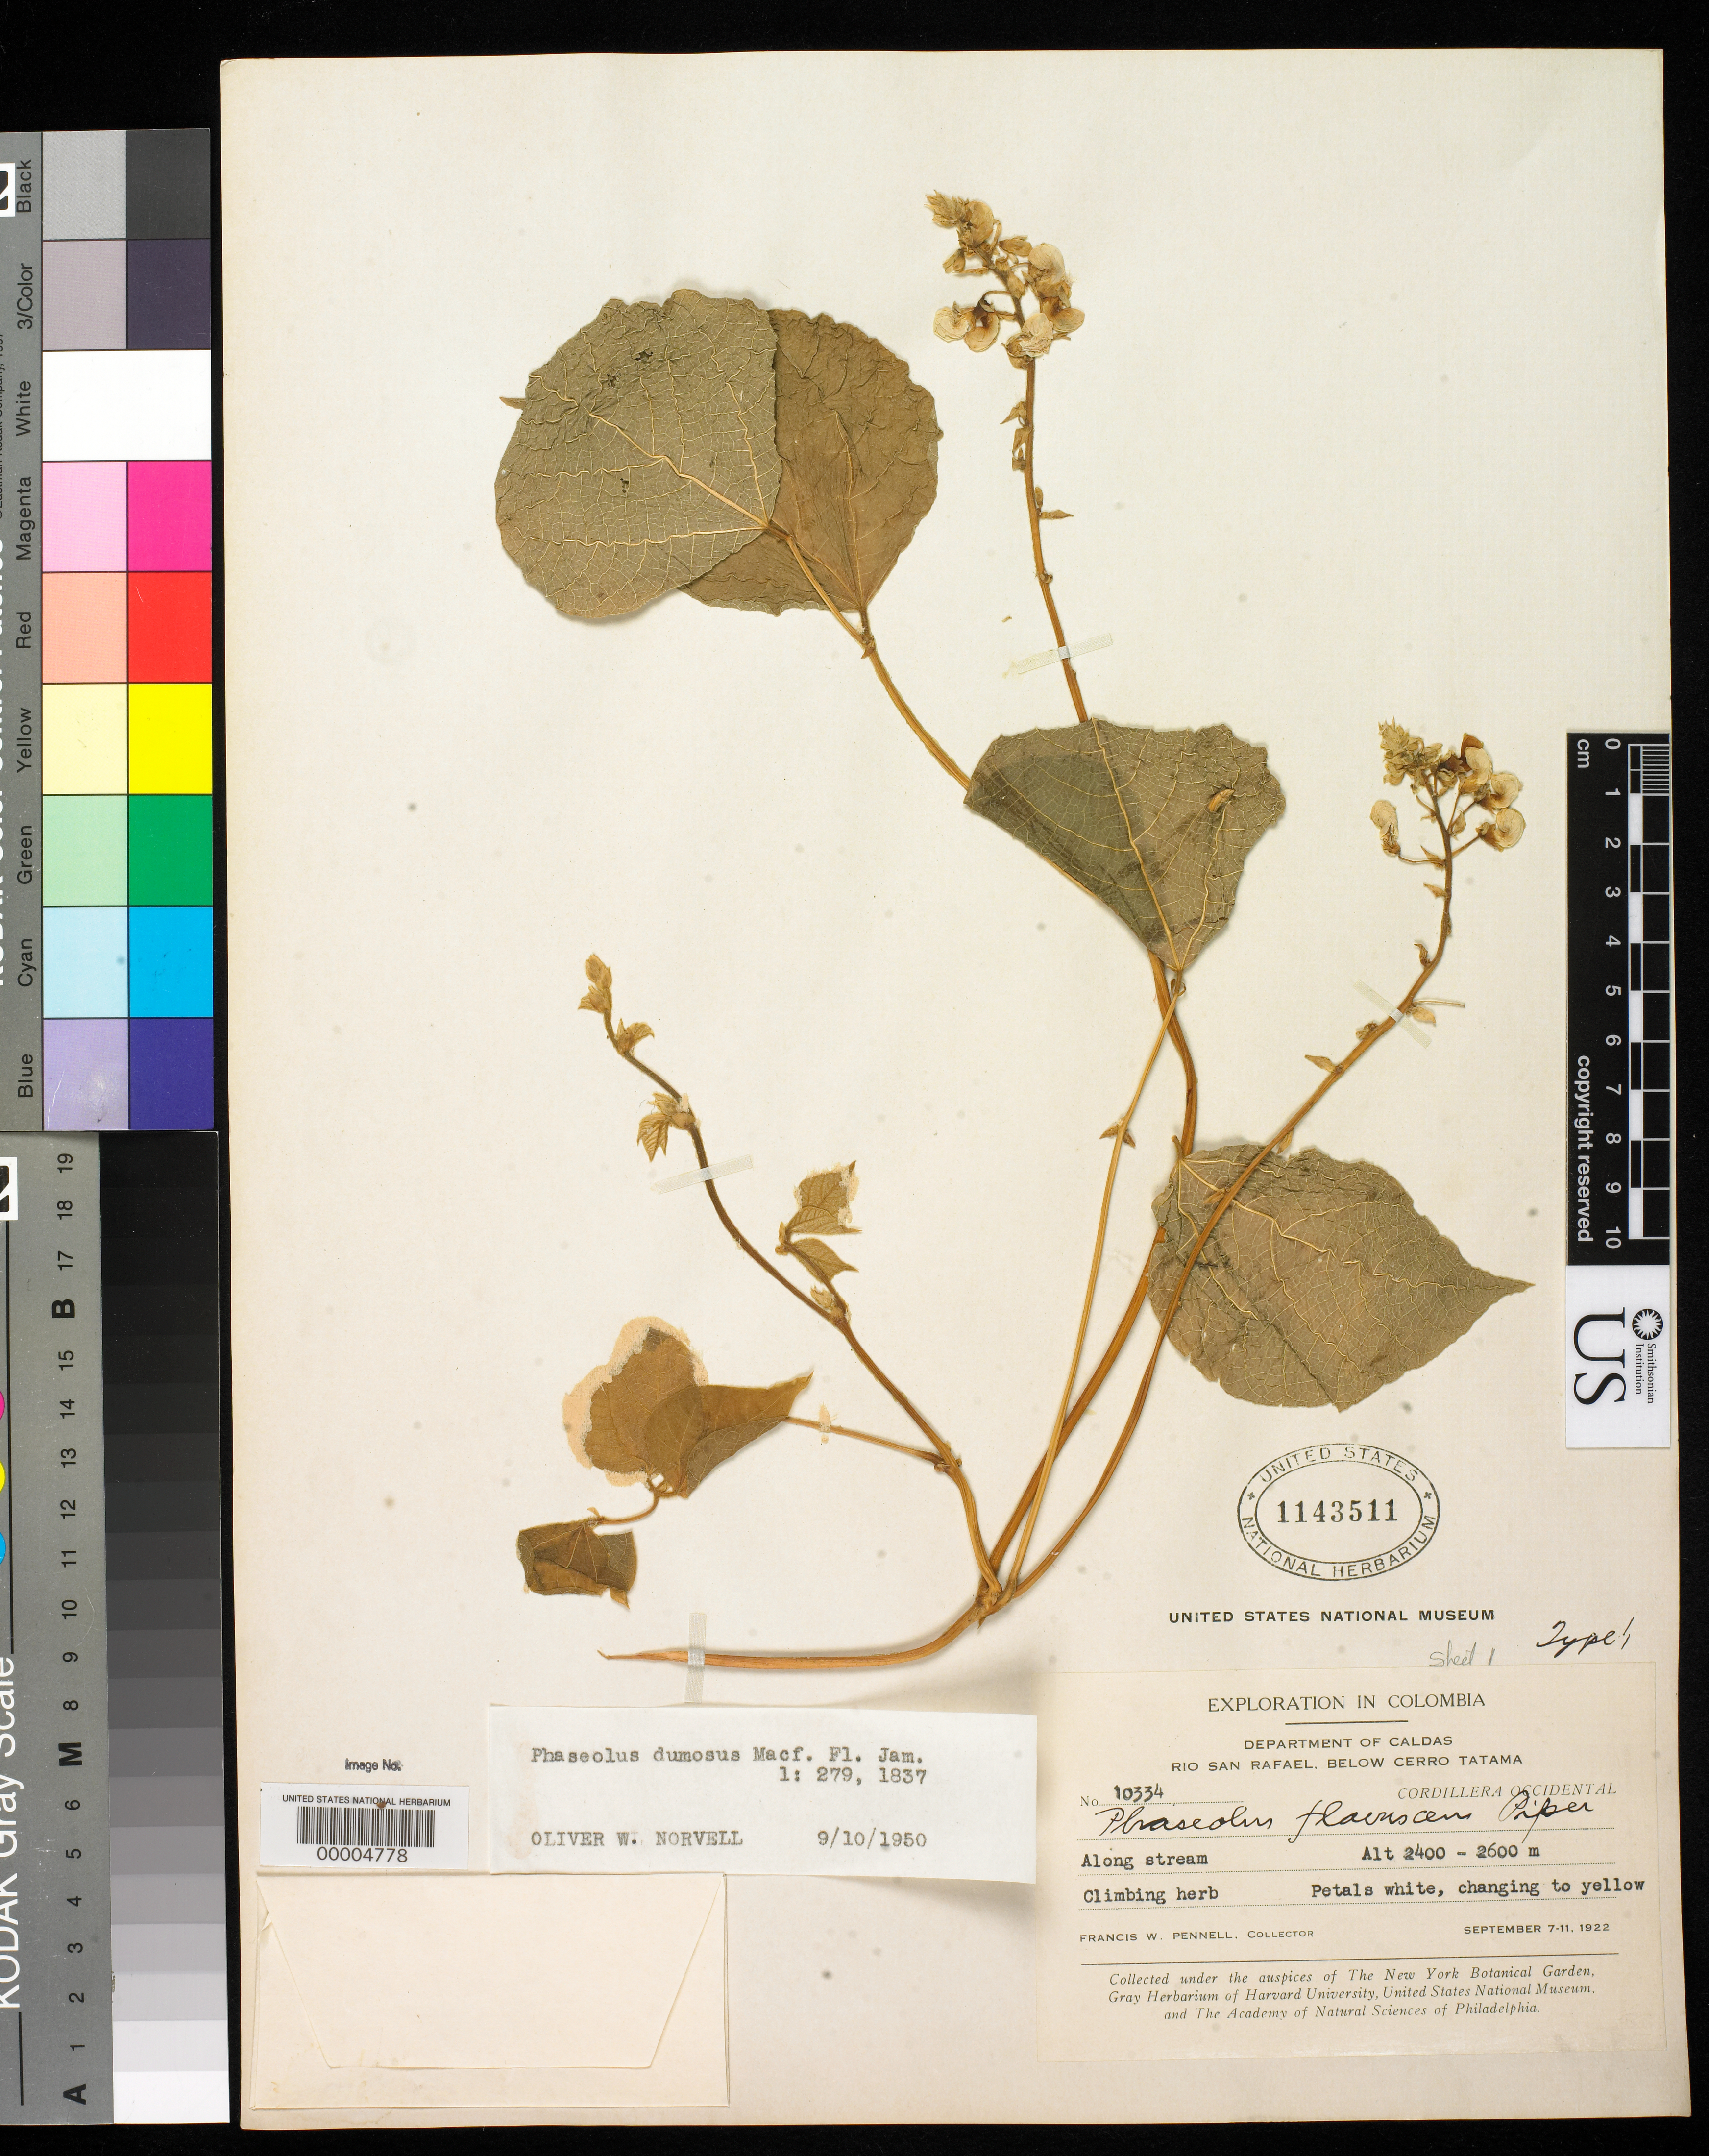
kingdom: Plantae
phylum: Tracheophyta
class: Magnoliopsida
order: Fabales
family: Fabaceae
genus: Phaseolus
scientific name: Phaseolus flavescens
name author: Piper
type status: Holotype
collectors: F. W. Pennell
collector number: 10334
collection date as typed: Sep 1922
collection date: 1922-09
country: Colombia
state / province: Caldas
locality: Rio San Rafael, below Cerro Tatama.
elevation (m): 2400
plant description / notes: Holotype on 2 sheets? Protologue cites only USNH 01143511 (explicitly by sheet number) as "type", but USNH 01143512 is annotated "sheet 2" and as "type".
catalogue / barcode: US 1143511